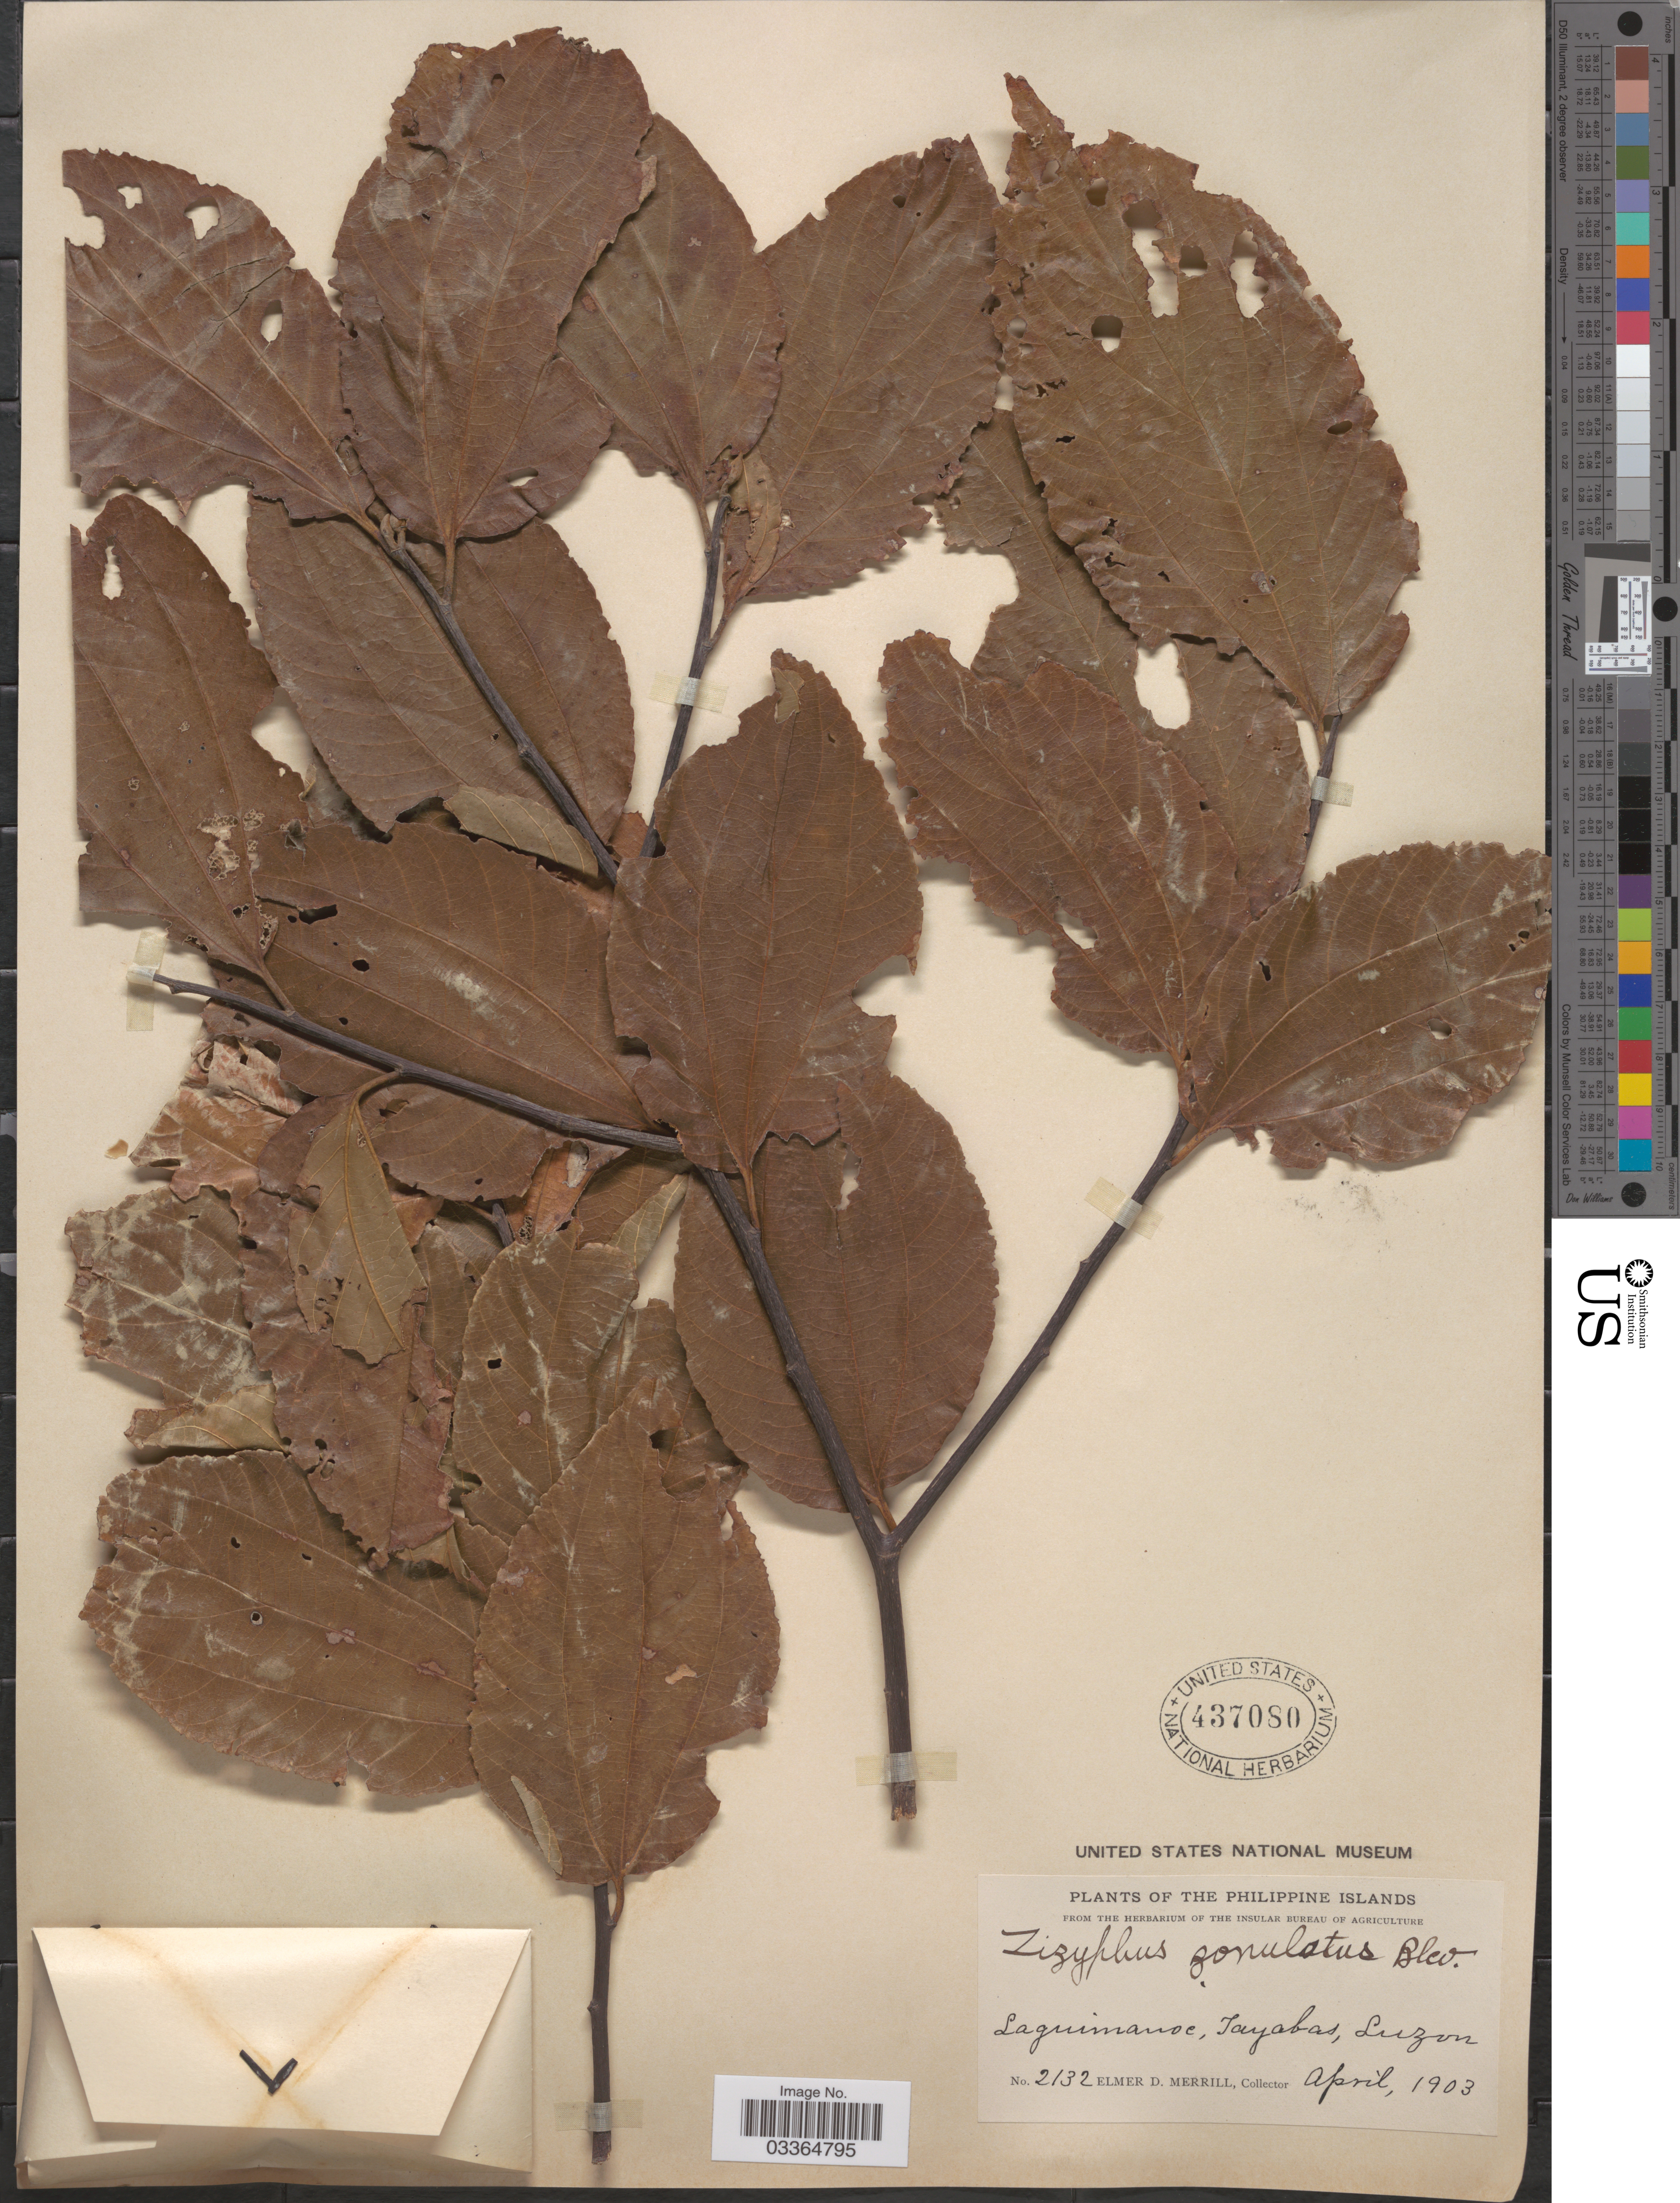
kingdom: Plantae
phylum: Tracheophyta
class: Magnoliopsida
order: Rosales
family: Rhamnaceae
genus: Ziziphus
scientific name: Ziziphus talanai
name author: (Blanco) Merr.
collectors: E. D. Merrill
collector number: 2132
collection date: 1903-04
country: Philippines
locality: The Philippine Islands. Laguimanoc, Tayabas, Luzon.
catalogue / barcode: US 437080